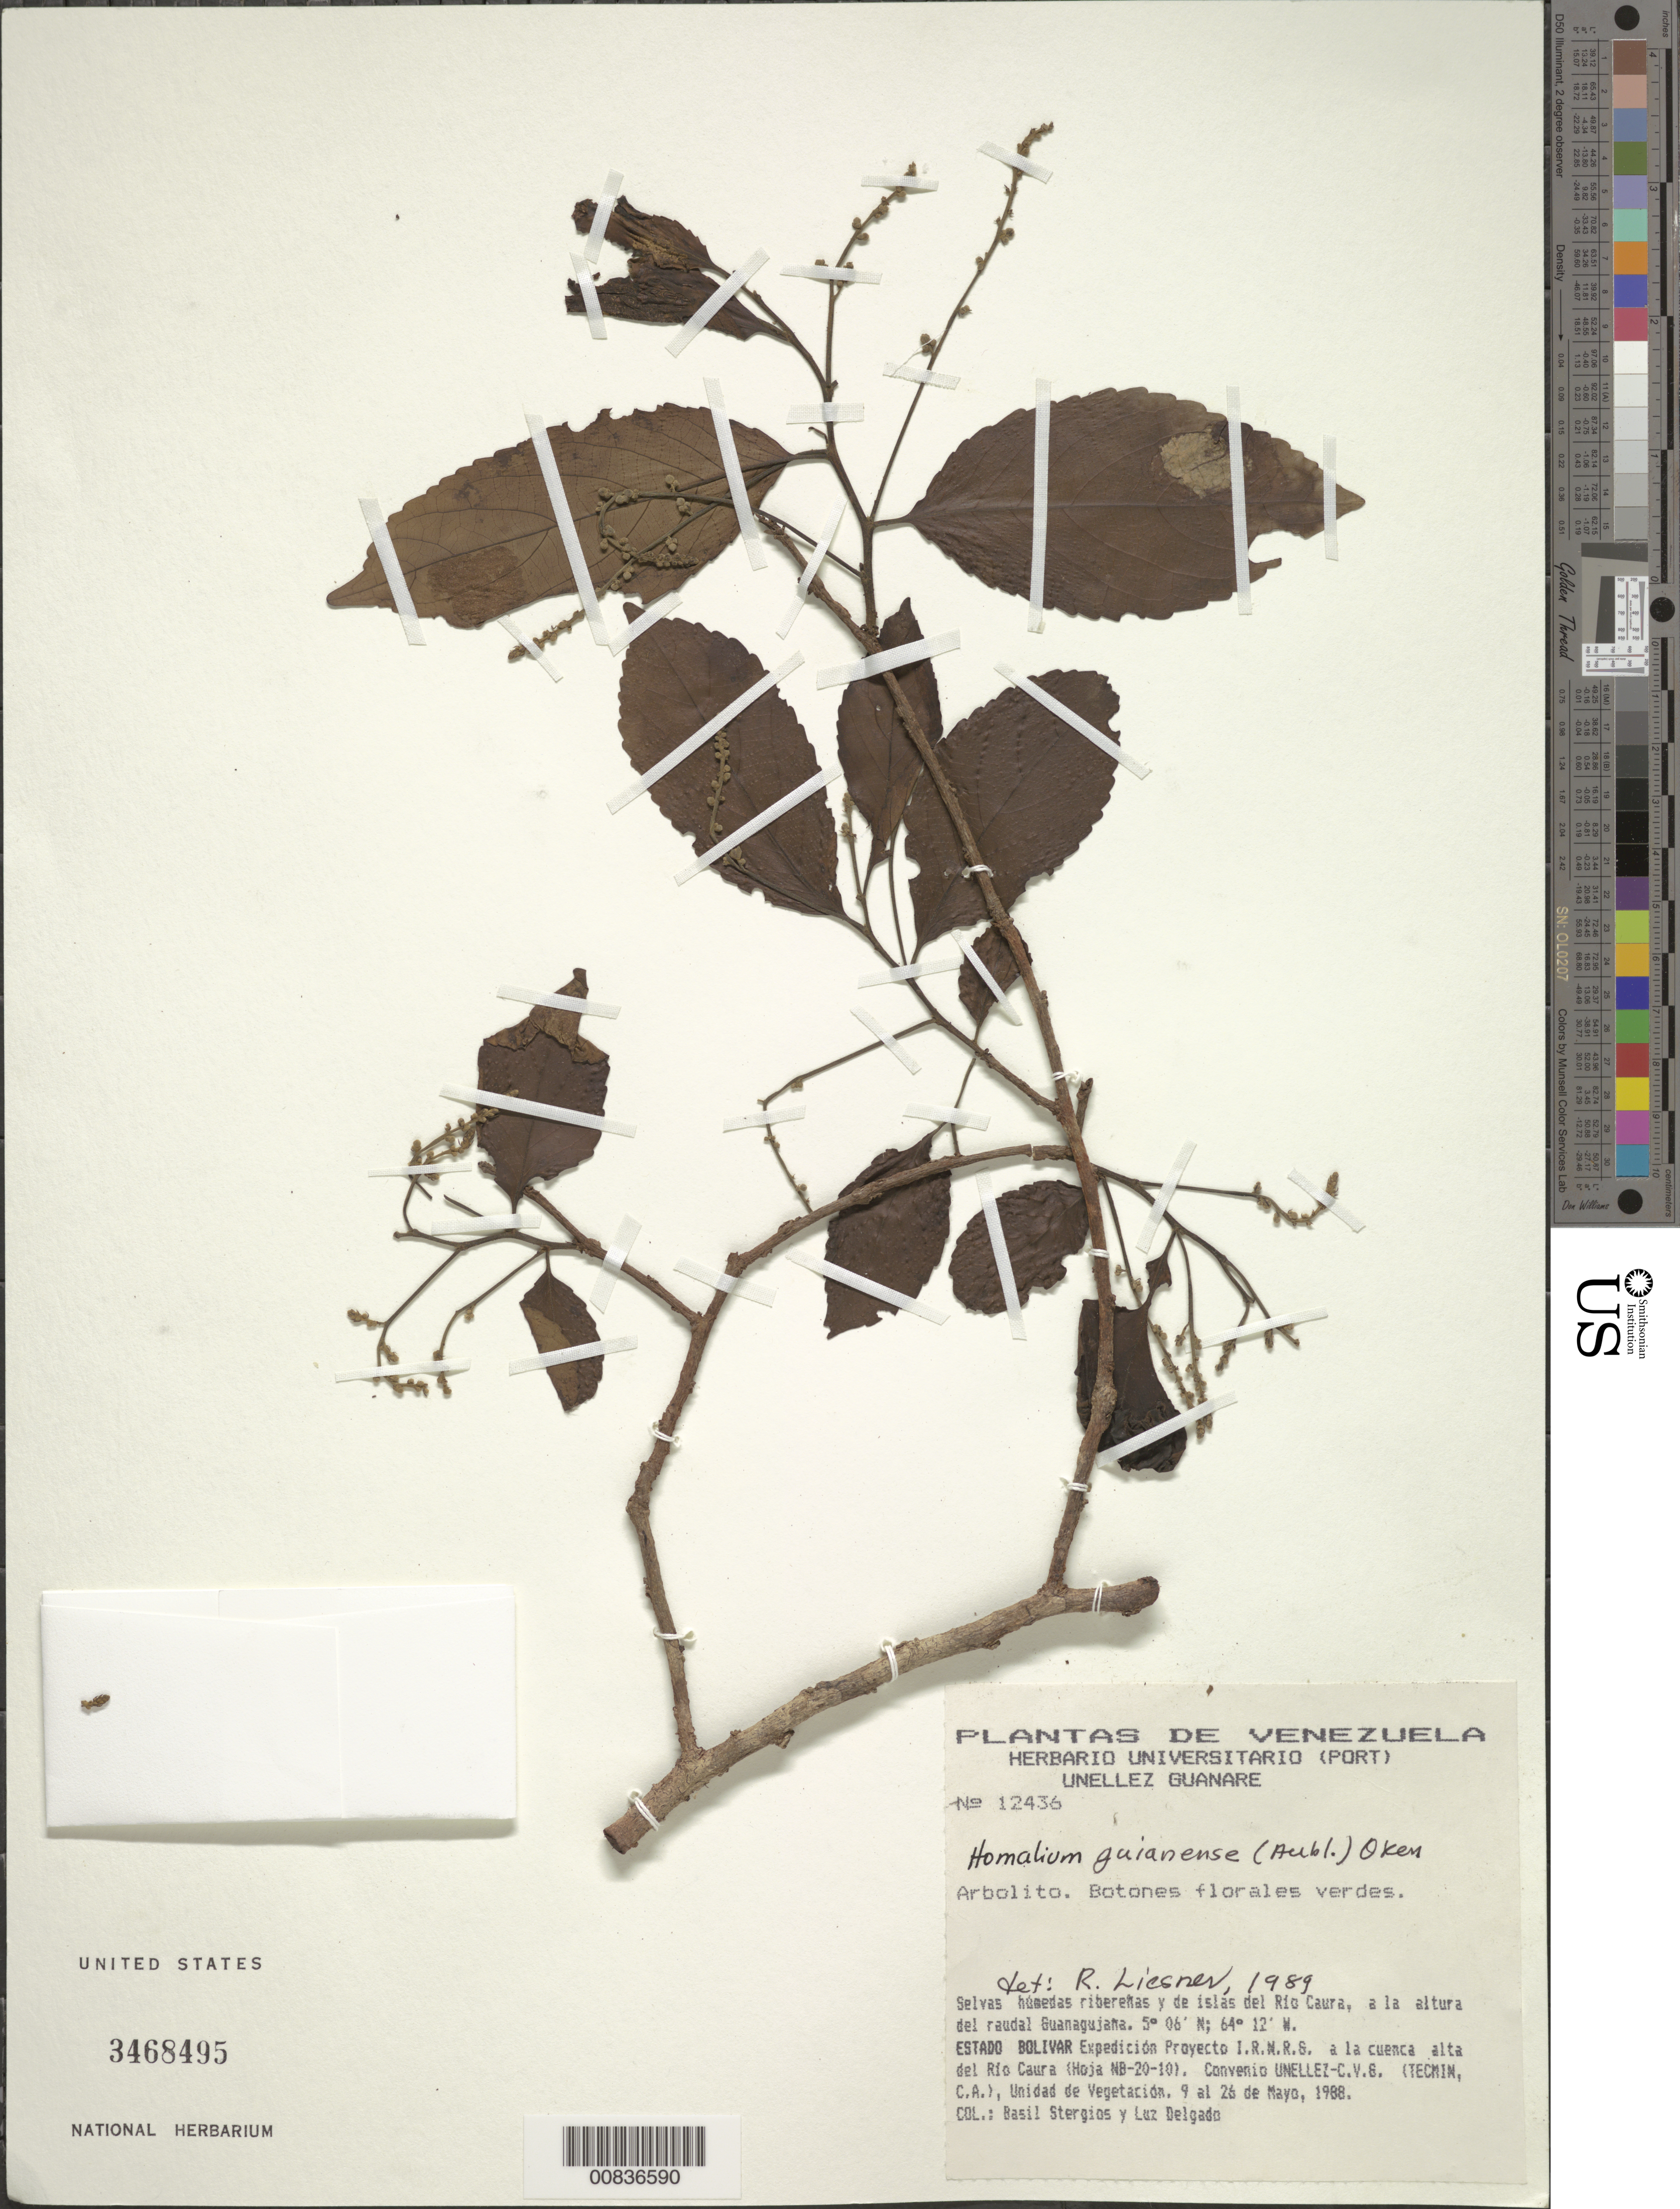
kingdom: Plantae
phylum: Tracheophyta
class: Magnoliopsida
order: Malpighiales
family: Salicaceae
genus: Homalium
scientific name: Homalium guianense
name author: (Aubl.) Oken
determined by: Liesner, R. L.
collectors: B. G. Stergios & L. Delgado V.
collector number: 12436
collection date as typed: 9-May-88 to 26-May-88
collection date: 1988-05-09/1988-05-26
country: Venezuela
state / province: Bolívar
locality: Río Caura, raudal Guanagujaña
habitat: Selvas húmedas riberenas y islas del río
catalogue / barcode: US 3468495